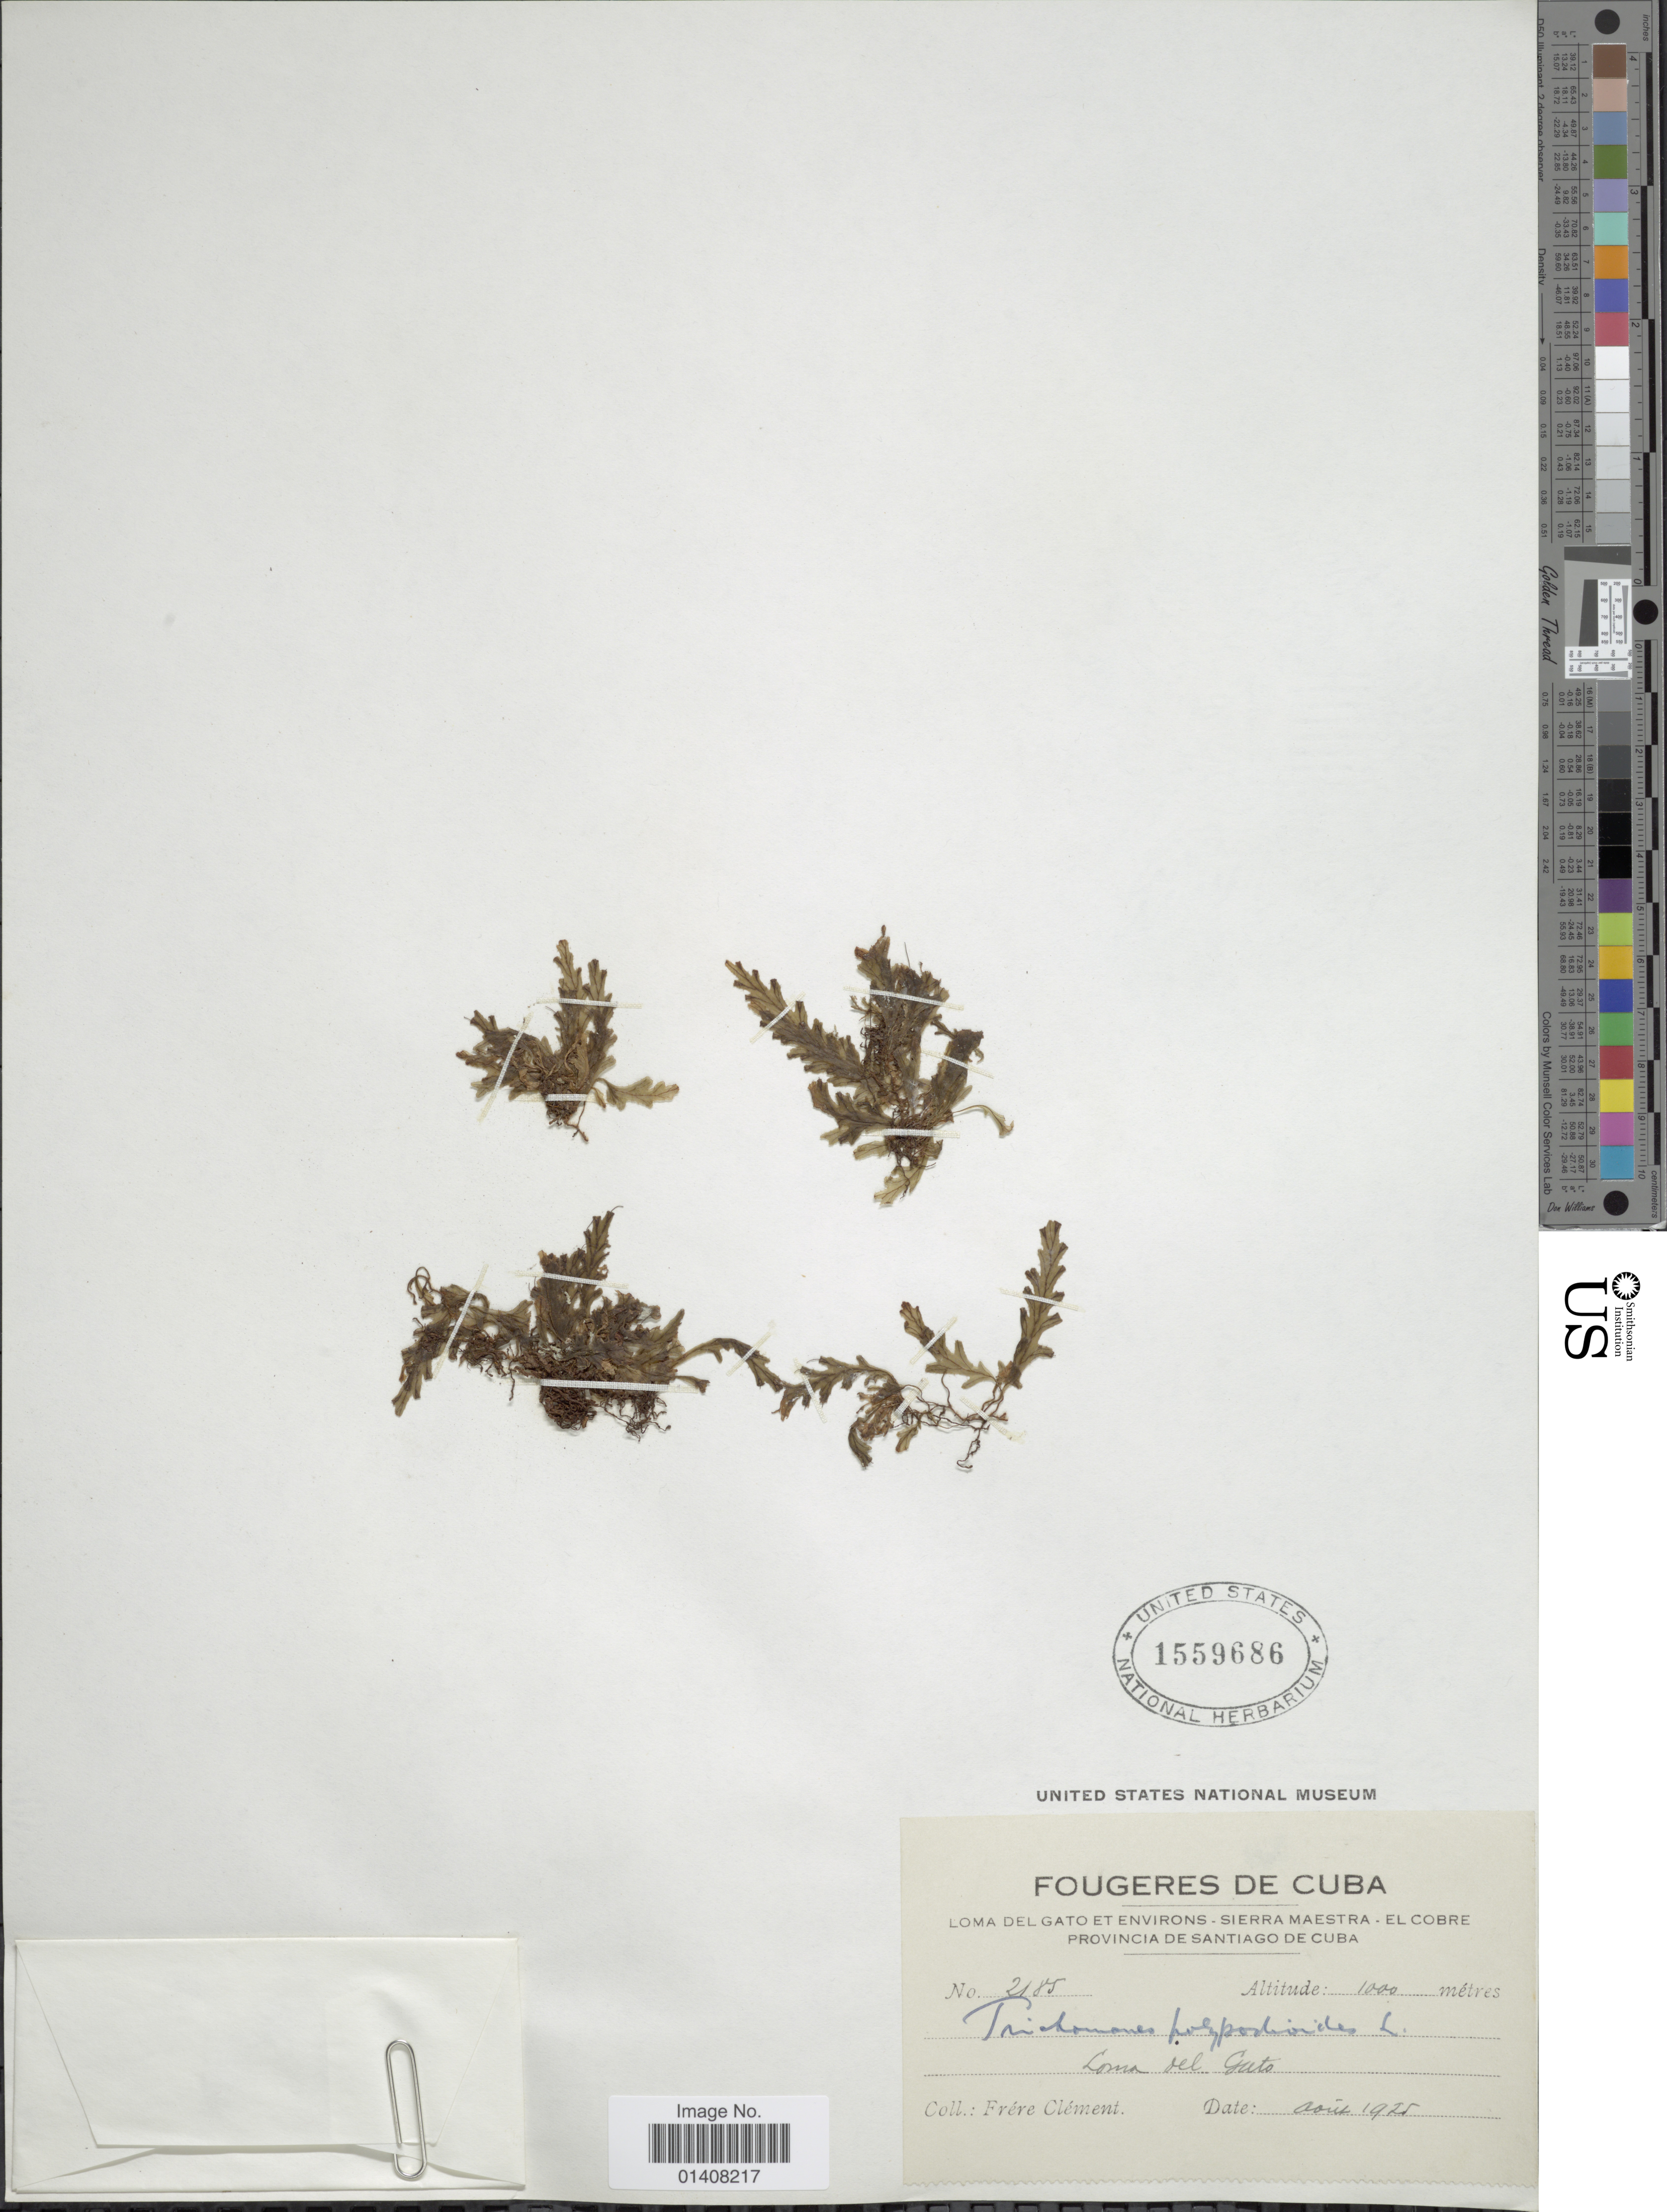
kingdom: Plantae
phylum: Tracheophyta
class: Polypodiopsida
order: Hymenophyllales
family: Hymenophyllaceae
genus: Trichomanes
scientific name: Trichomanes polypodioides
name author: L.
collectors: B. Clement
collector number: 2185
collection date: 1925-08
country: Cuba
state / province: Santiago de Cuba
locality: Loma del Gato et Environs-Sierra Maestra-El Cobre provincia de Santiago de Cuba, Loma del Gato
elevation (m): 1000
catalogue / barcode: US 1559686